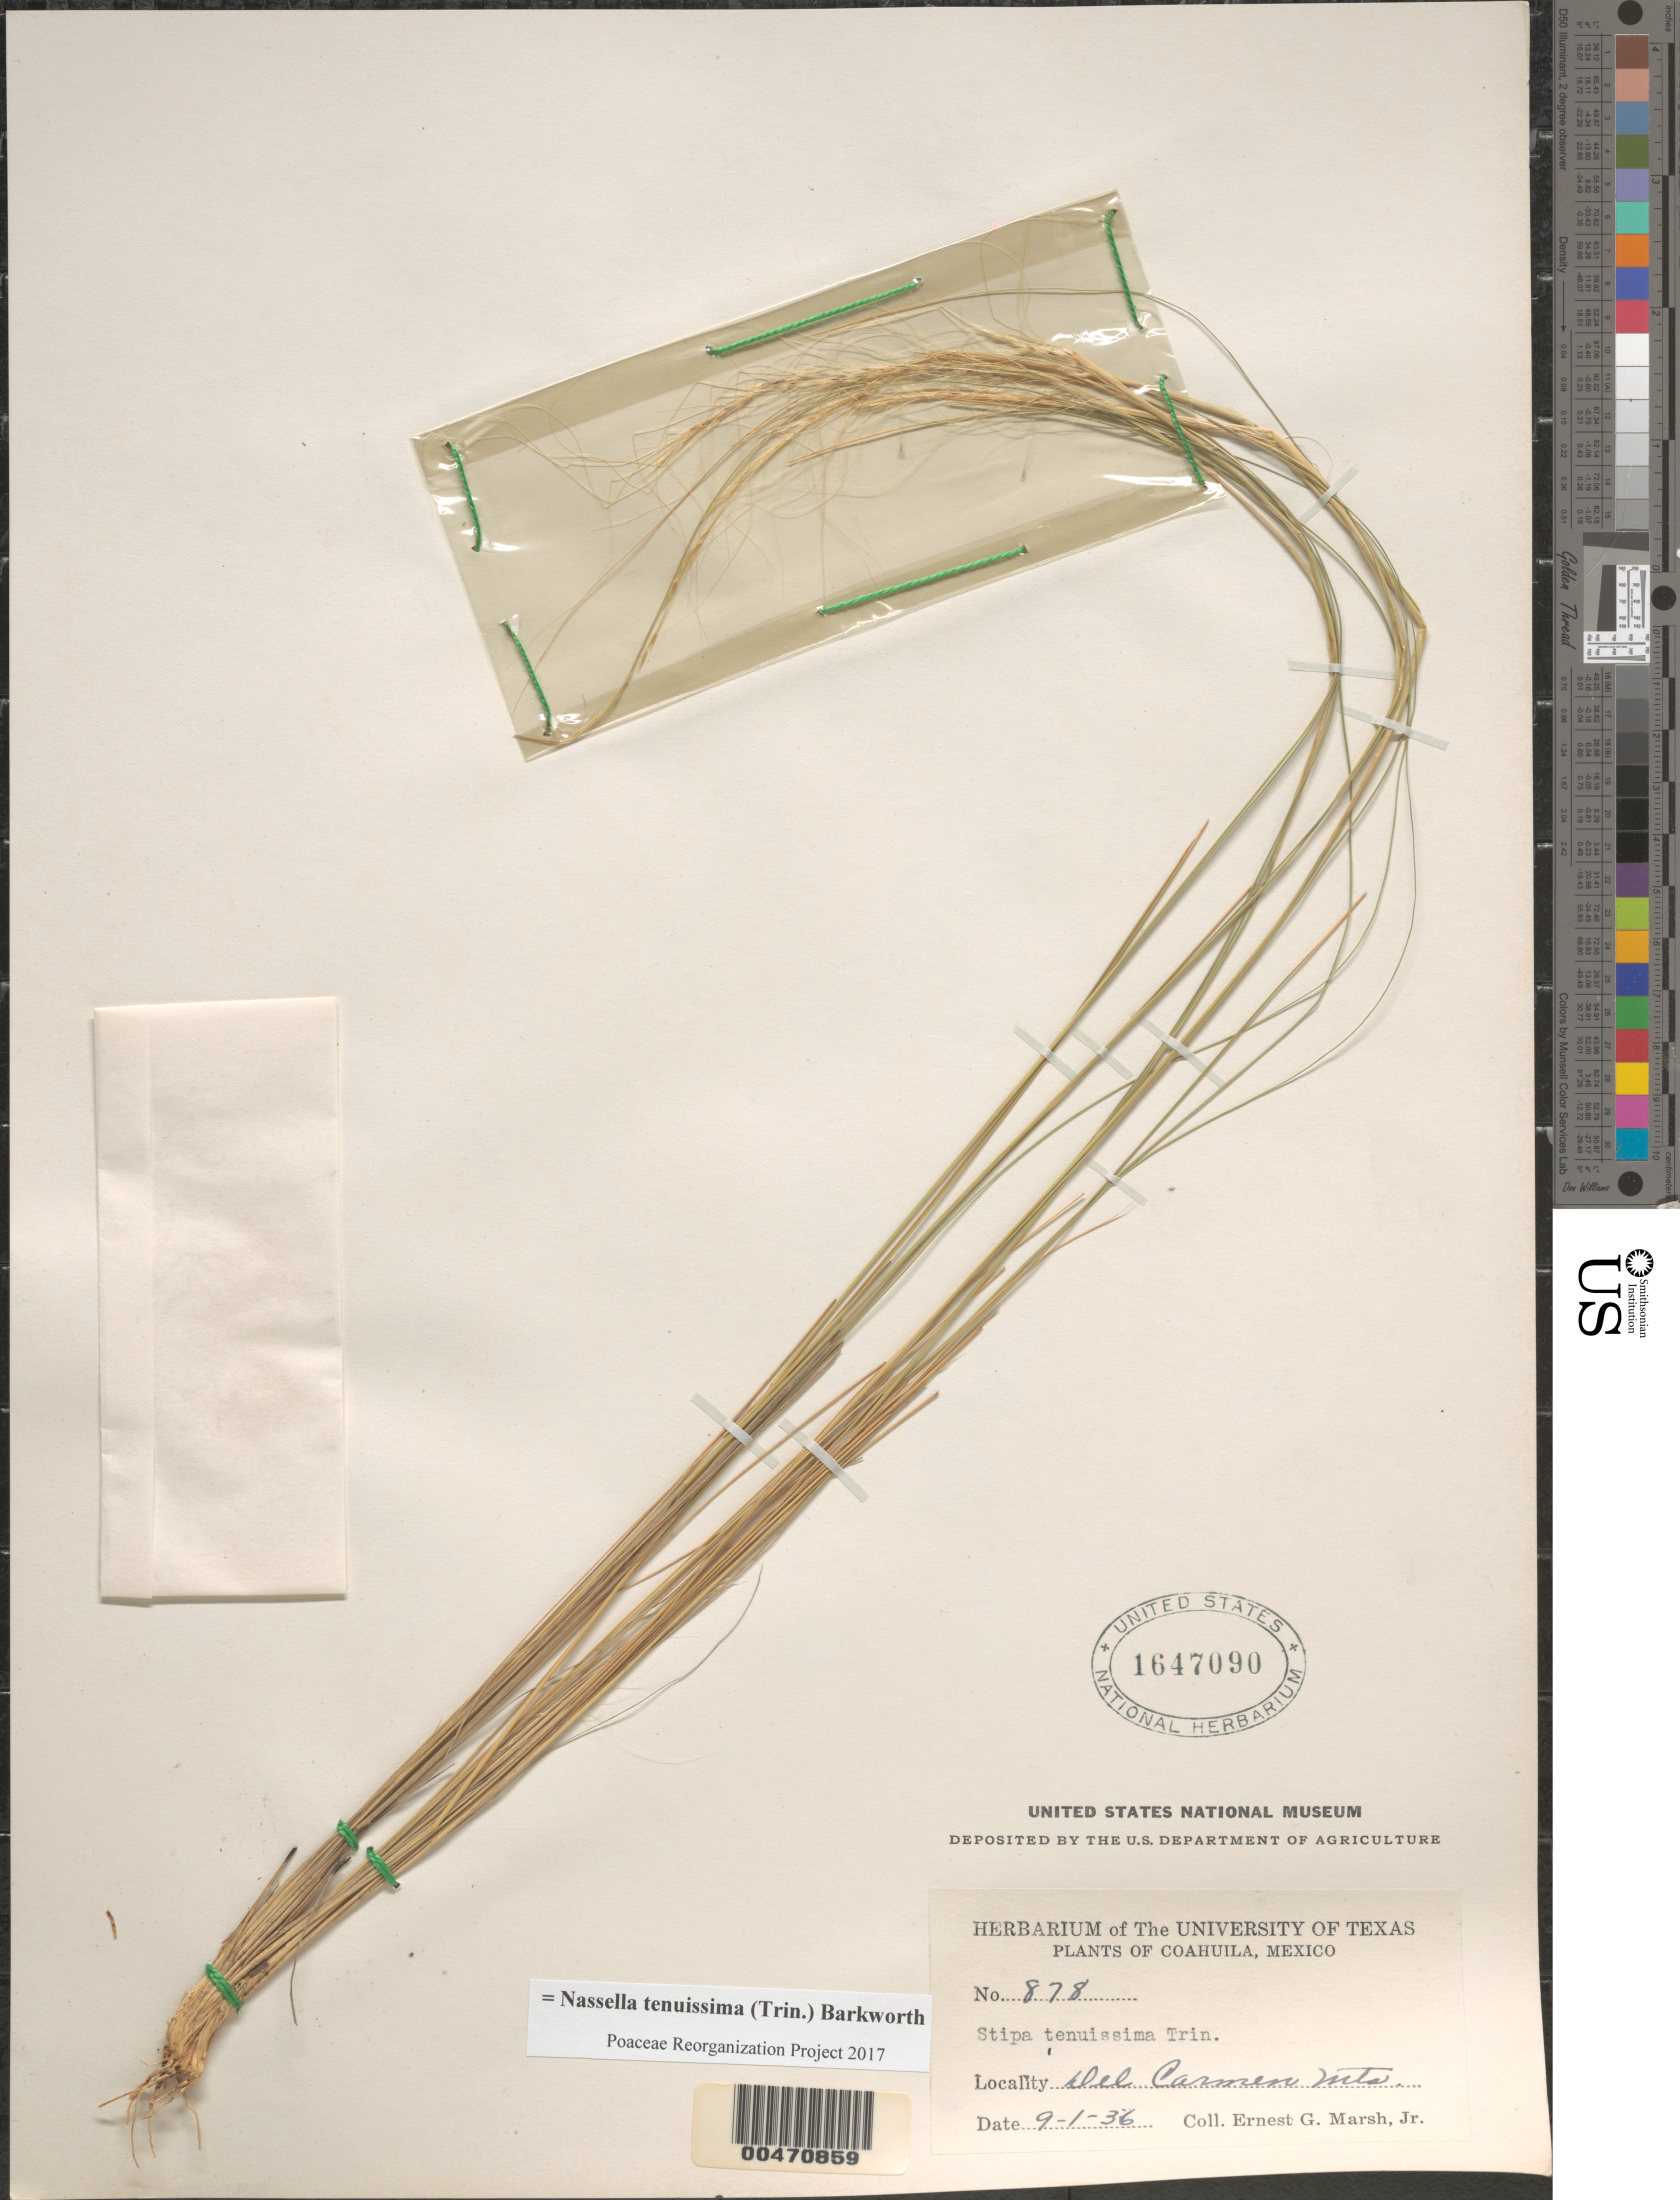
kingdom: Plantae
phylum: Tracheophyta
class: Liliopsida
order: Poales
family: Poaceae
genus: Nassella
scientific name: Nassella tenuissima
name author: (Trin.) Barkworth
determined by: Poaceae Reorganization Project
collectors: E. G. Marsh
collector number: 878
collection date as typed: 9 Jan 1936 or 1 Sep 1936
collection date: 1936-01-09 or 1936-09-01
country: Mexico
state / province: Coahuila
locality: Del Carmen Mts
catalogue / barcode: US 1647090